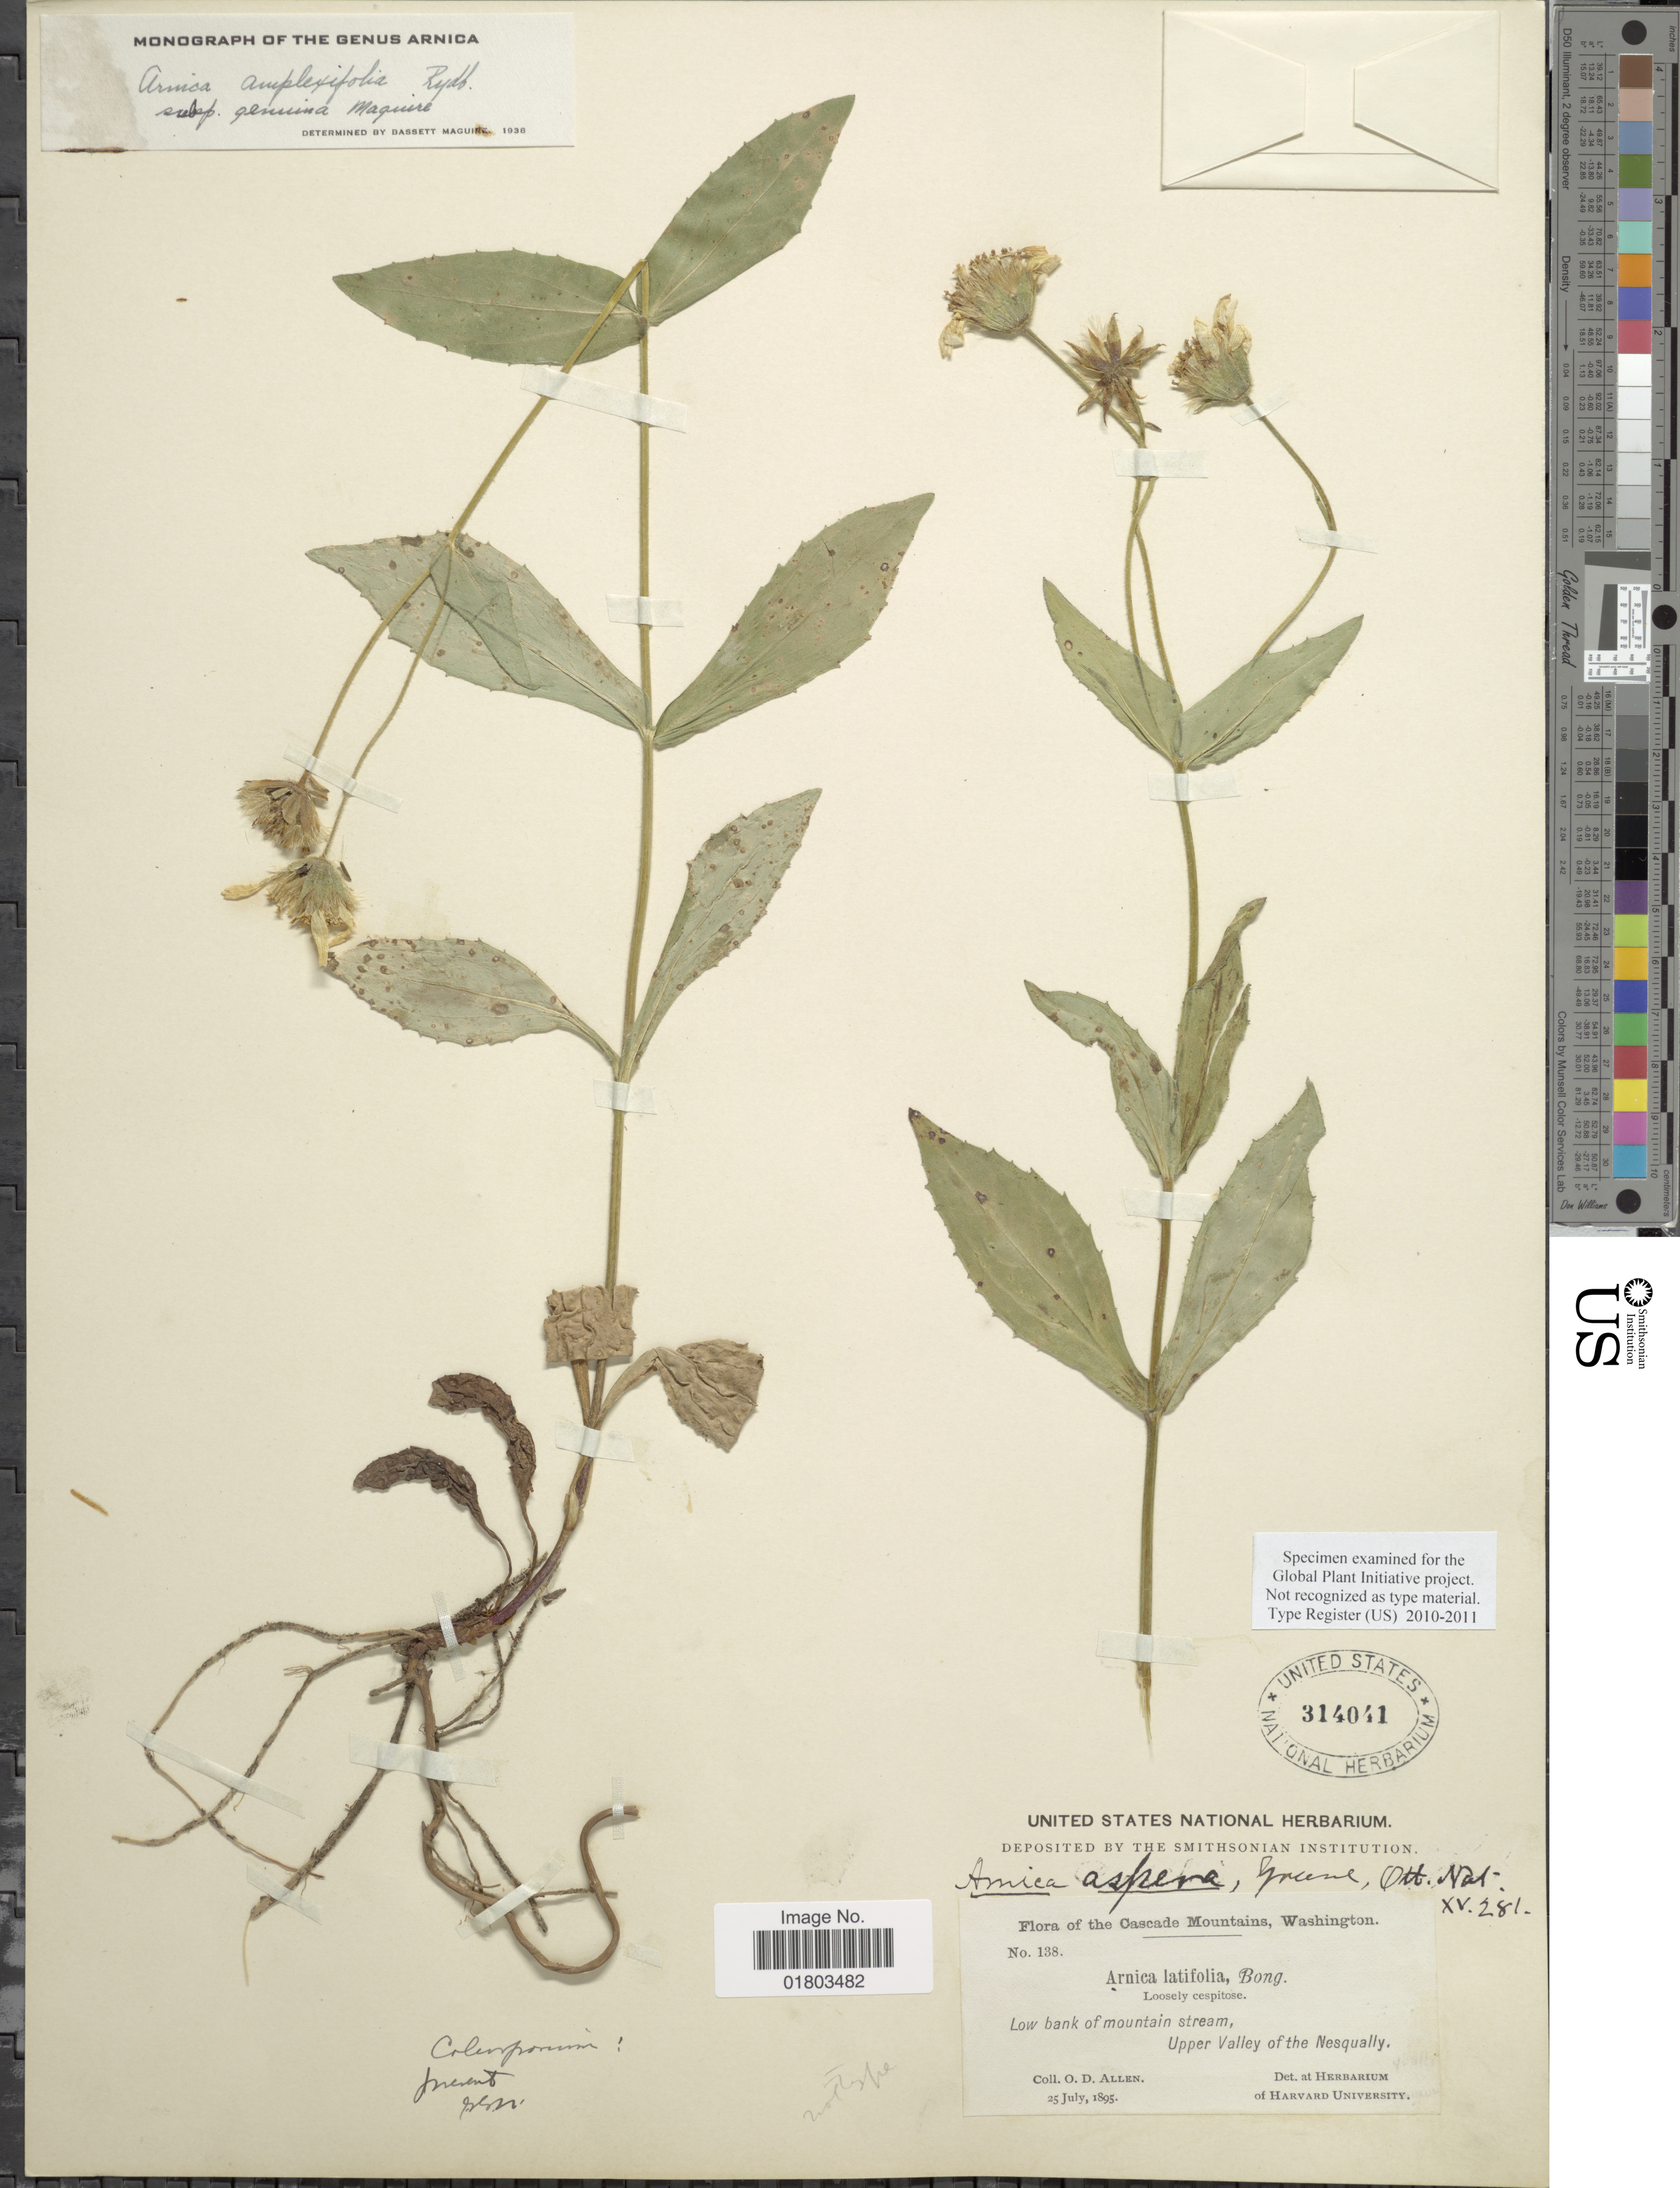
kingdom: Plantae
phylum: Tracheophyta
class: Magnoliopsida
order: Asterales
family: Asteraceae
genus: Arnica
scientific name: Arnica latifolia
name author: Bong.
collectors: O. D. Allen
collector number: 138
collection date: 1895-07-25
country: United States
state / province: Washington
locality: The Cascade Mountains, Low bank of mountain stream, Upper Valley of the Nesquallu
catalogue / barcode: US 314041